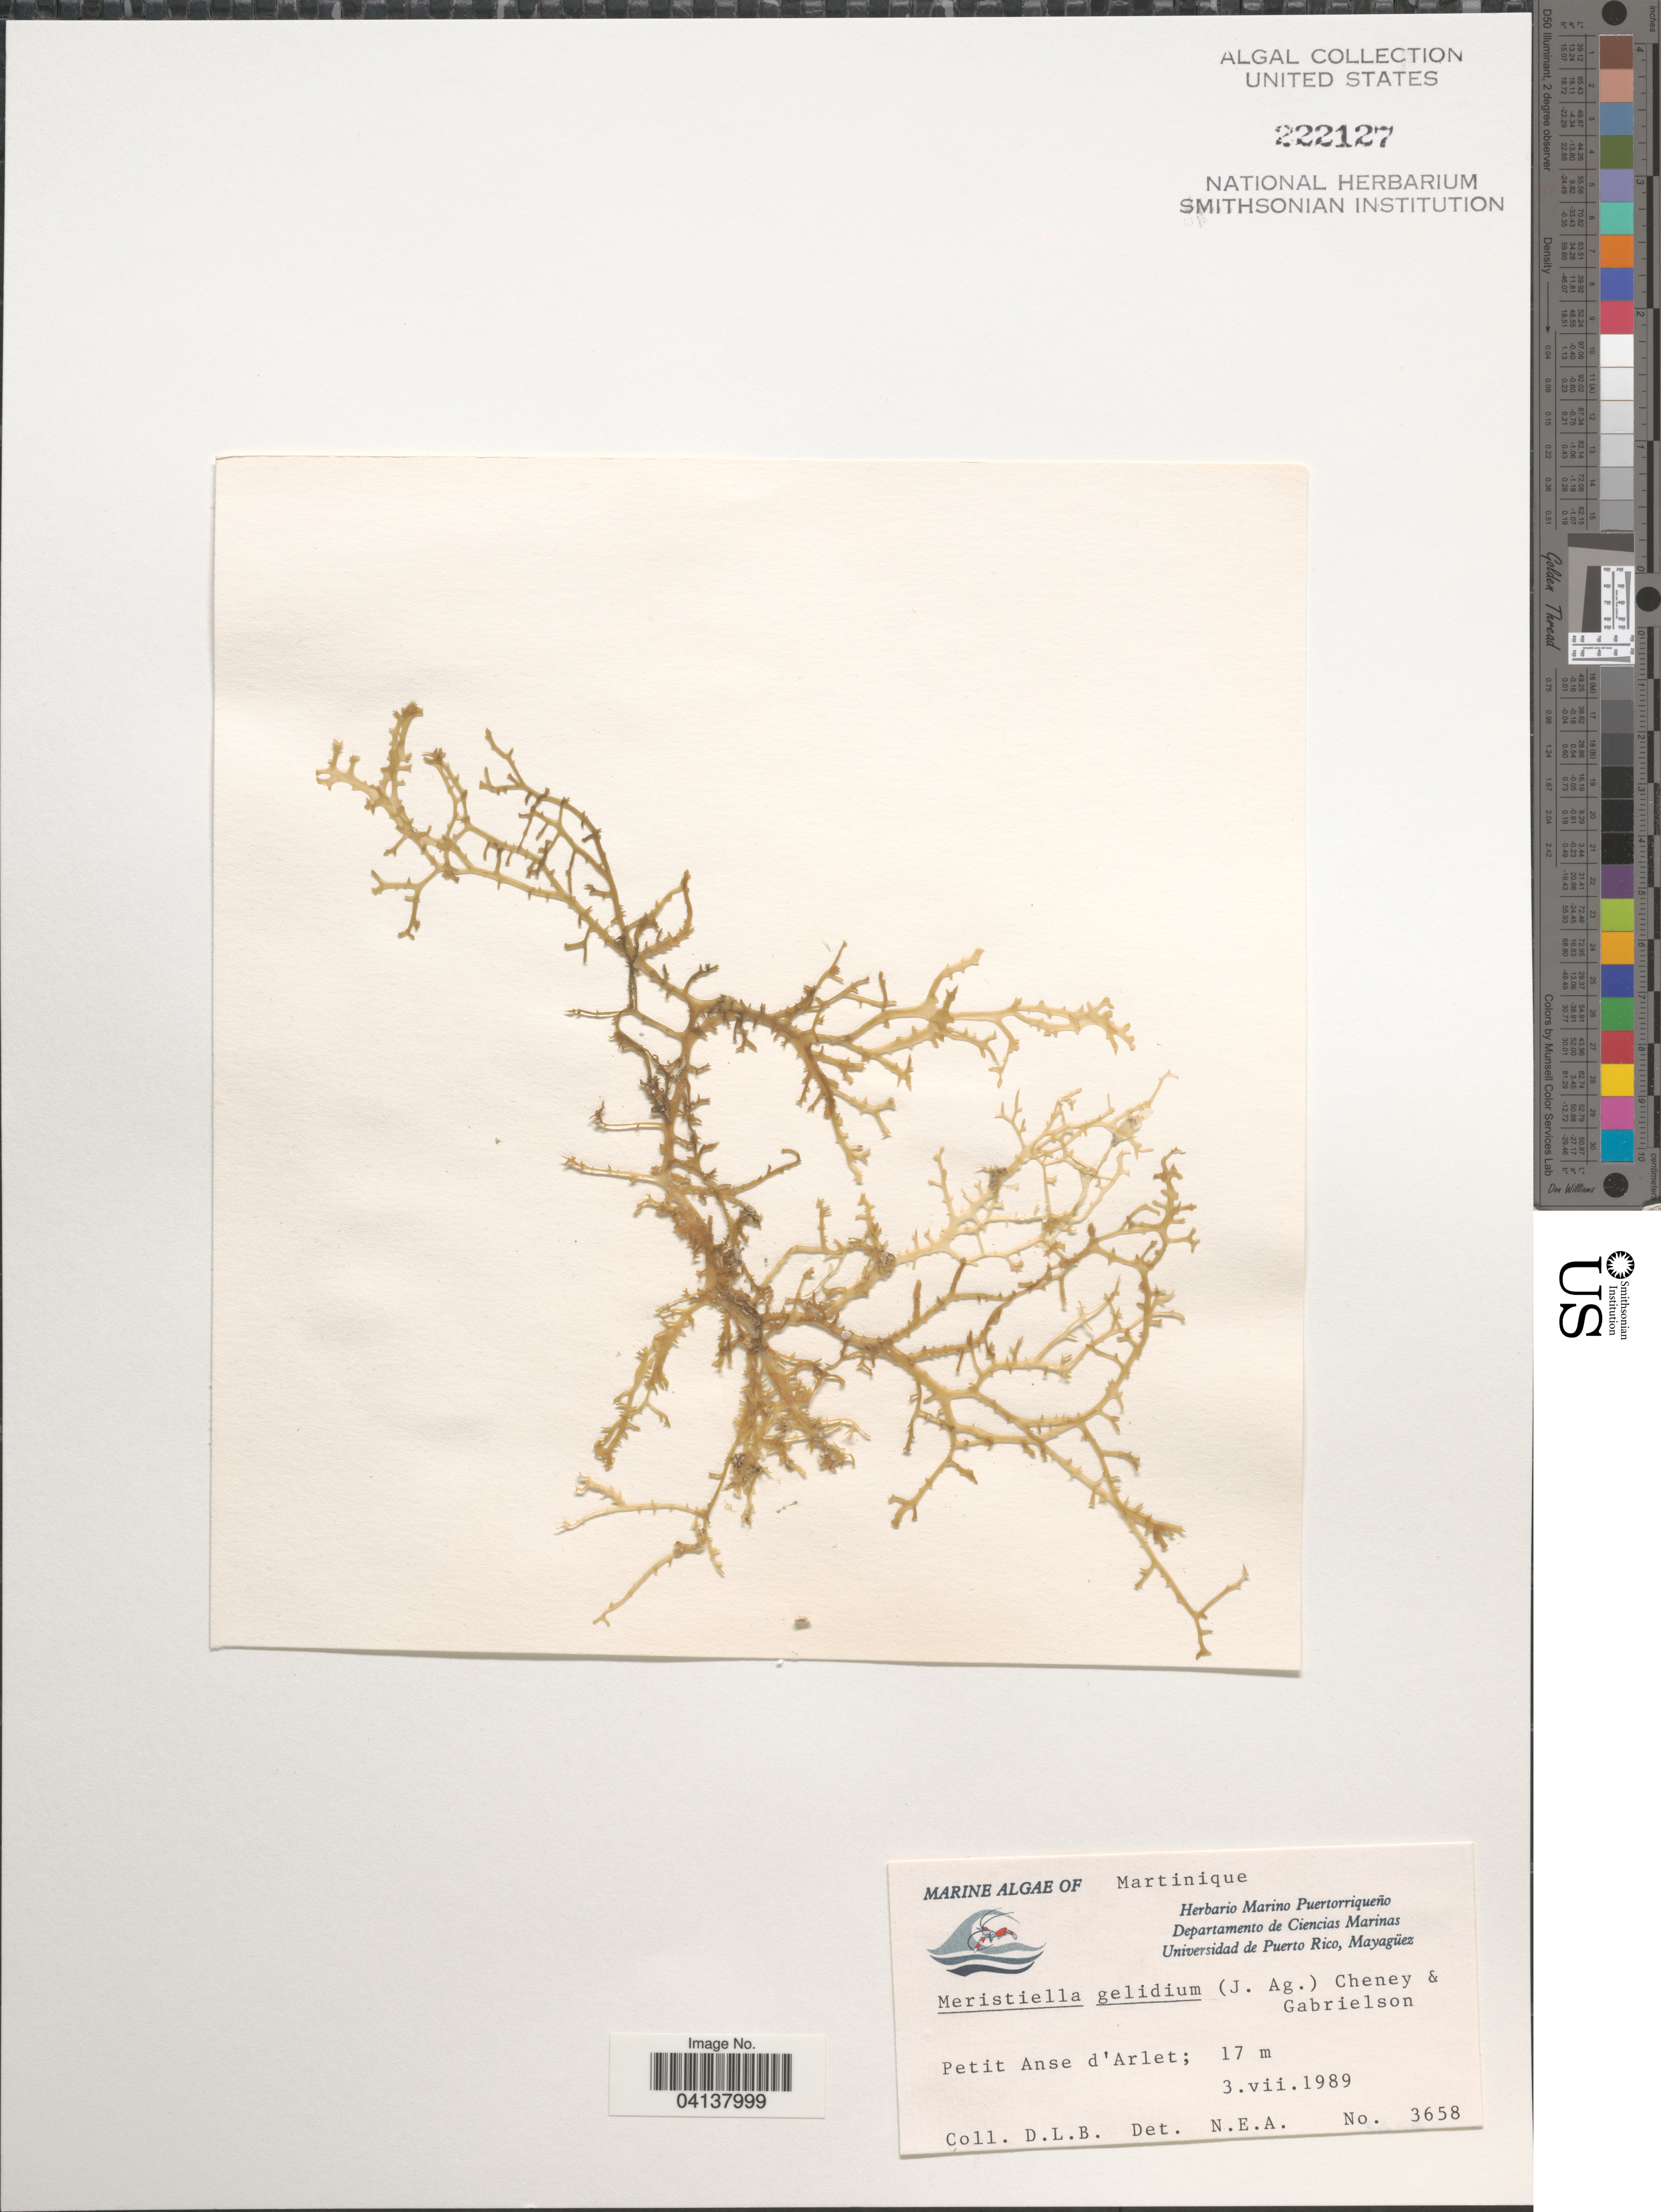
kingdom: Plantae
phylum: Rhodophyta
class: Florideophyceae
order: Gigartinales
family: Solieriaceae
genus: Meristotheca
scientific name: Meristotheca gelidium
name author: (J. Agardh) E.J. Faye & Masuda in E.J. Faye et al.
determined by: Algae name updating Project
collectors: D. L. B.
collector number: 3658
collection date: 1989-07-03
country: Martinique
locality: Petit Anse d'Arlet.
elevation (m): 17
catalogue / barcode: US 222127